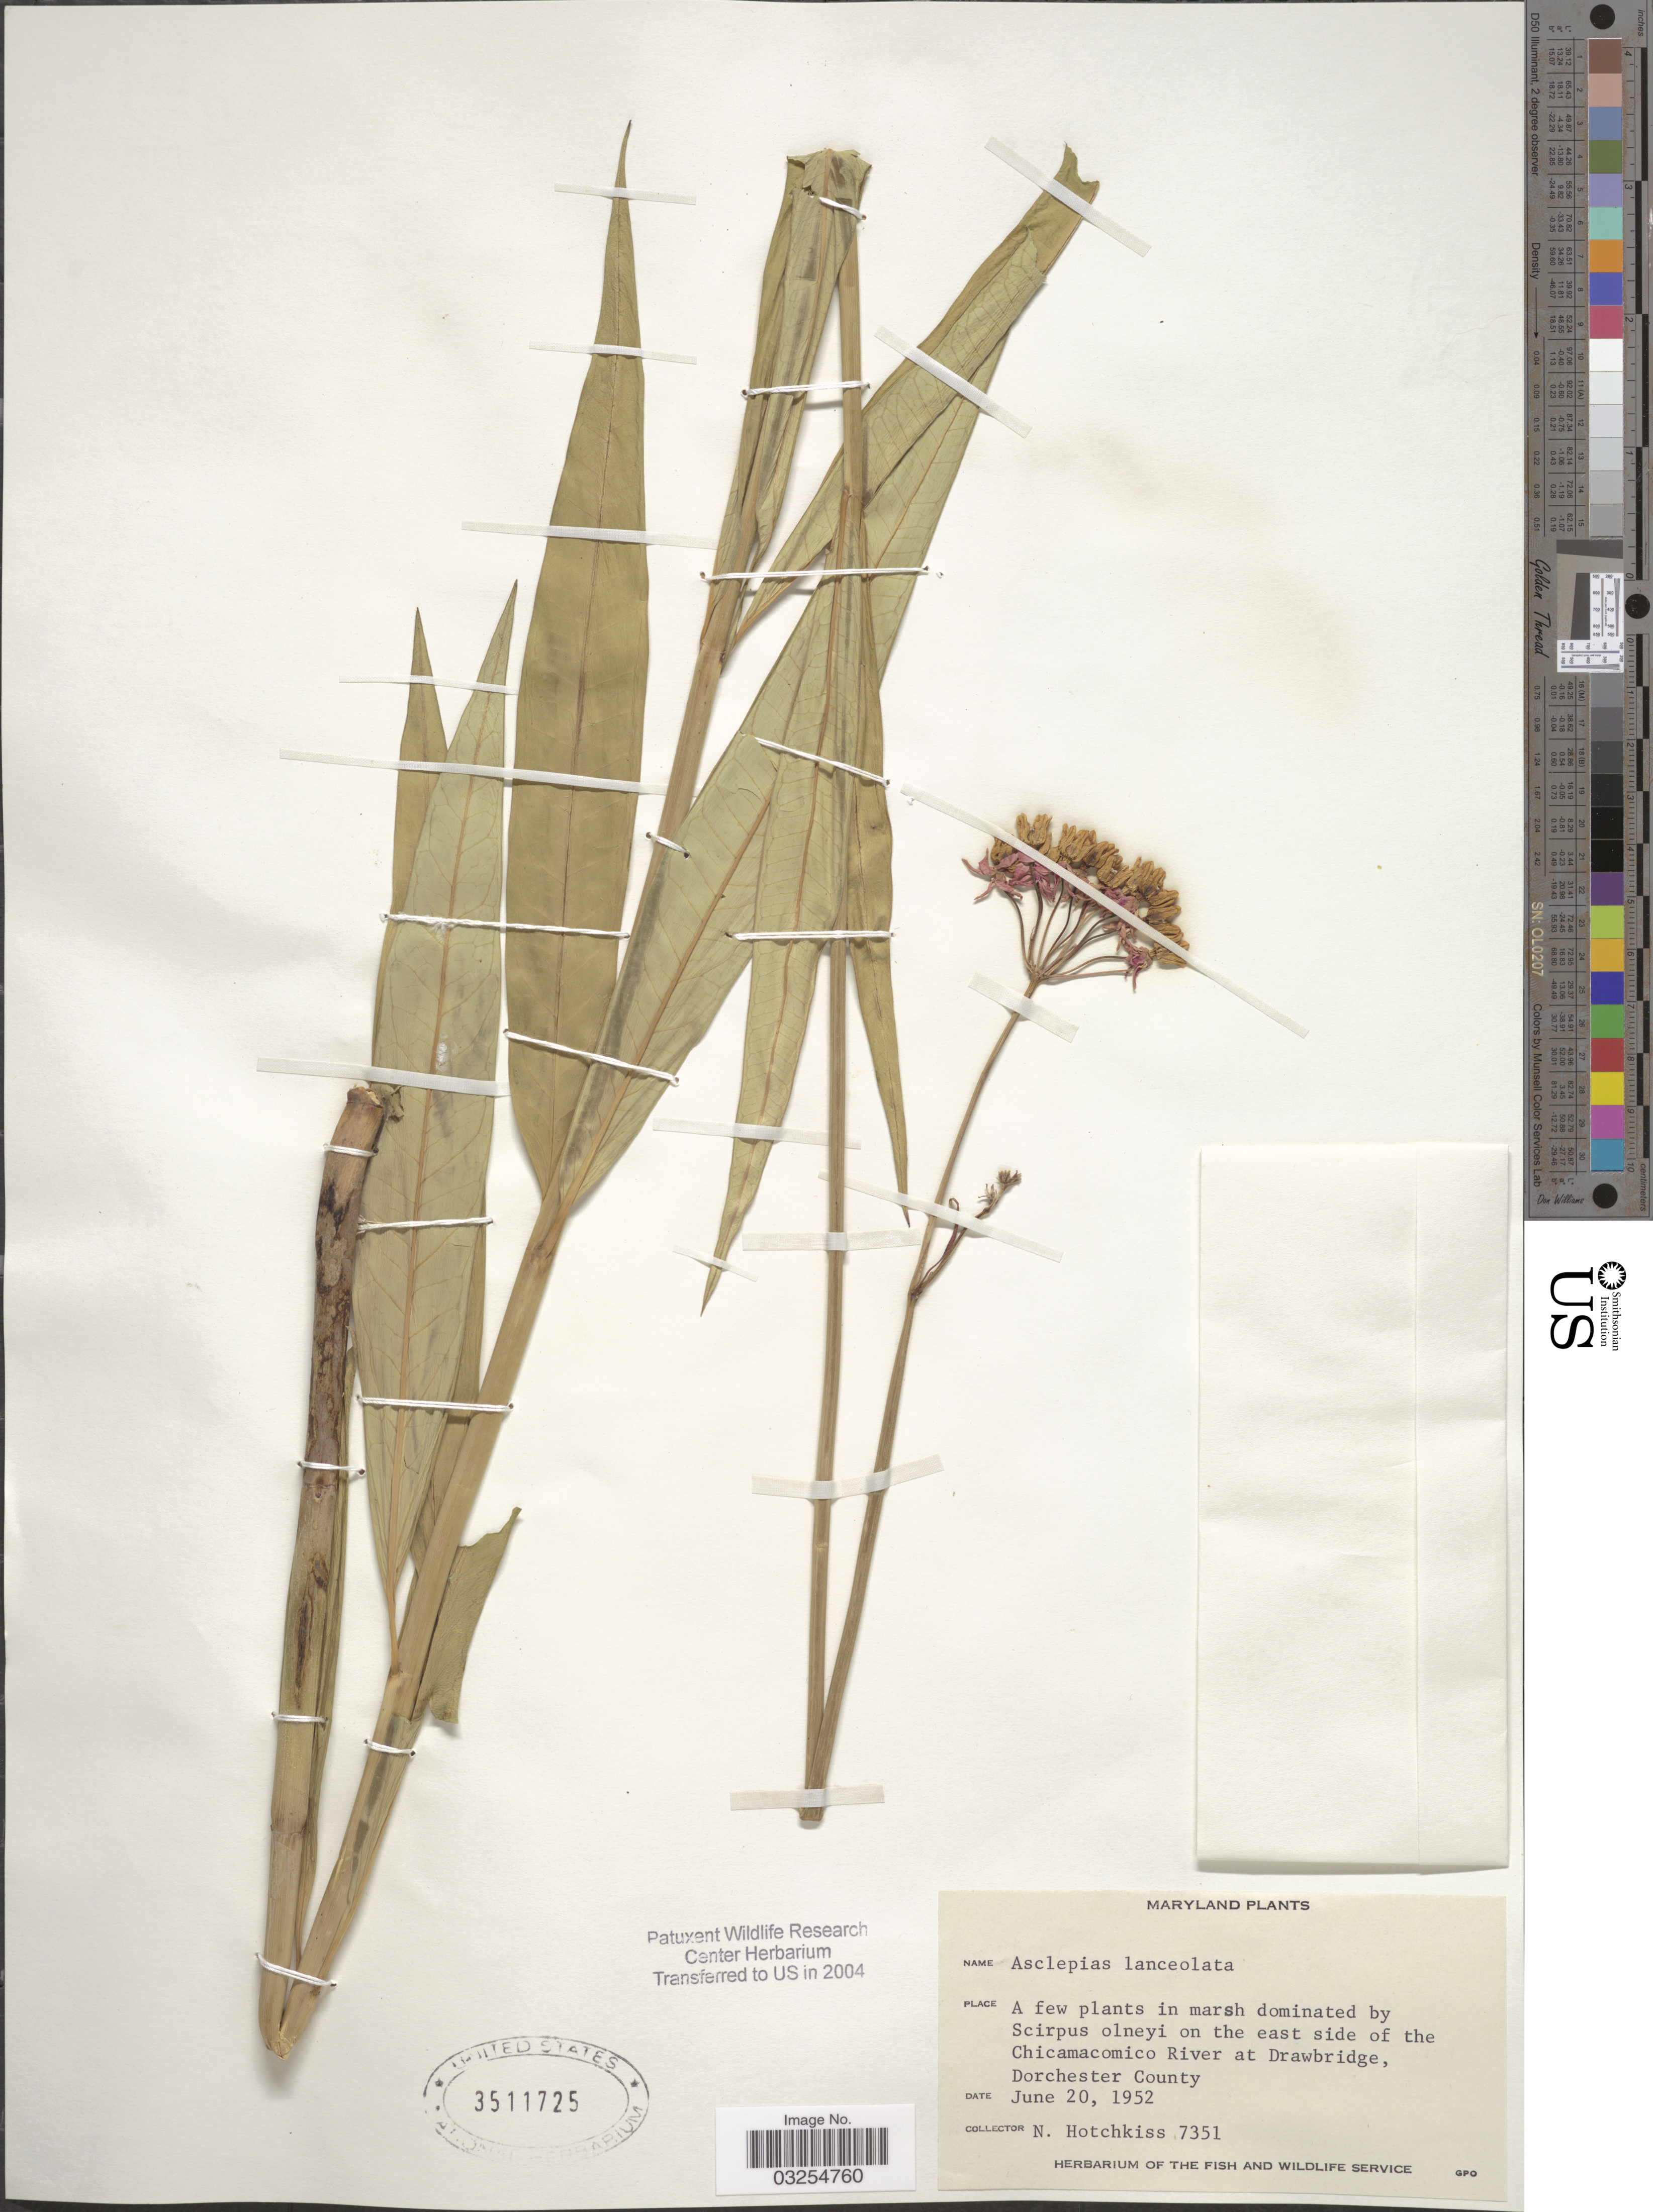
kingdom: Plantae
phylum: Tracheophyta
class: Magnoliopsida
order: Gentianales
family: Apocynaceae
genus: Asclepias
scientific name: Asclepias lanceolata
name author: Walter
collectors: N. Hotchkiss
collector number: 7351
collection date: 1952-06-20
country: United States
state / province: Maryland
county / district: Dorchester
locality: On the east side of the Chicamacomico River at Drawbridge, Dorchester County.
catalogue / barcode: US 3511725